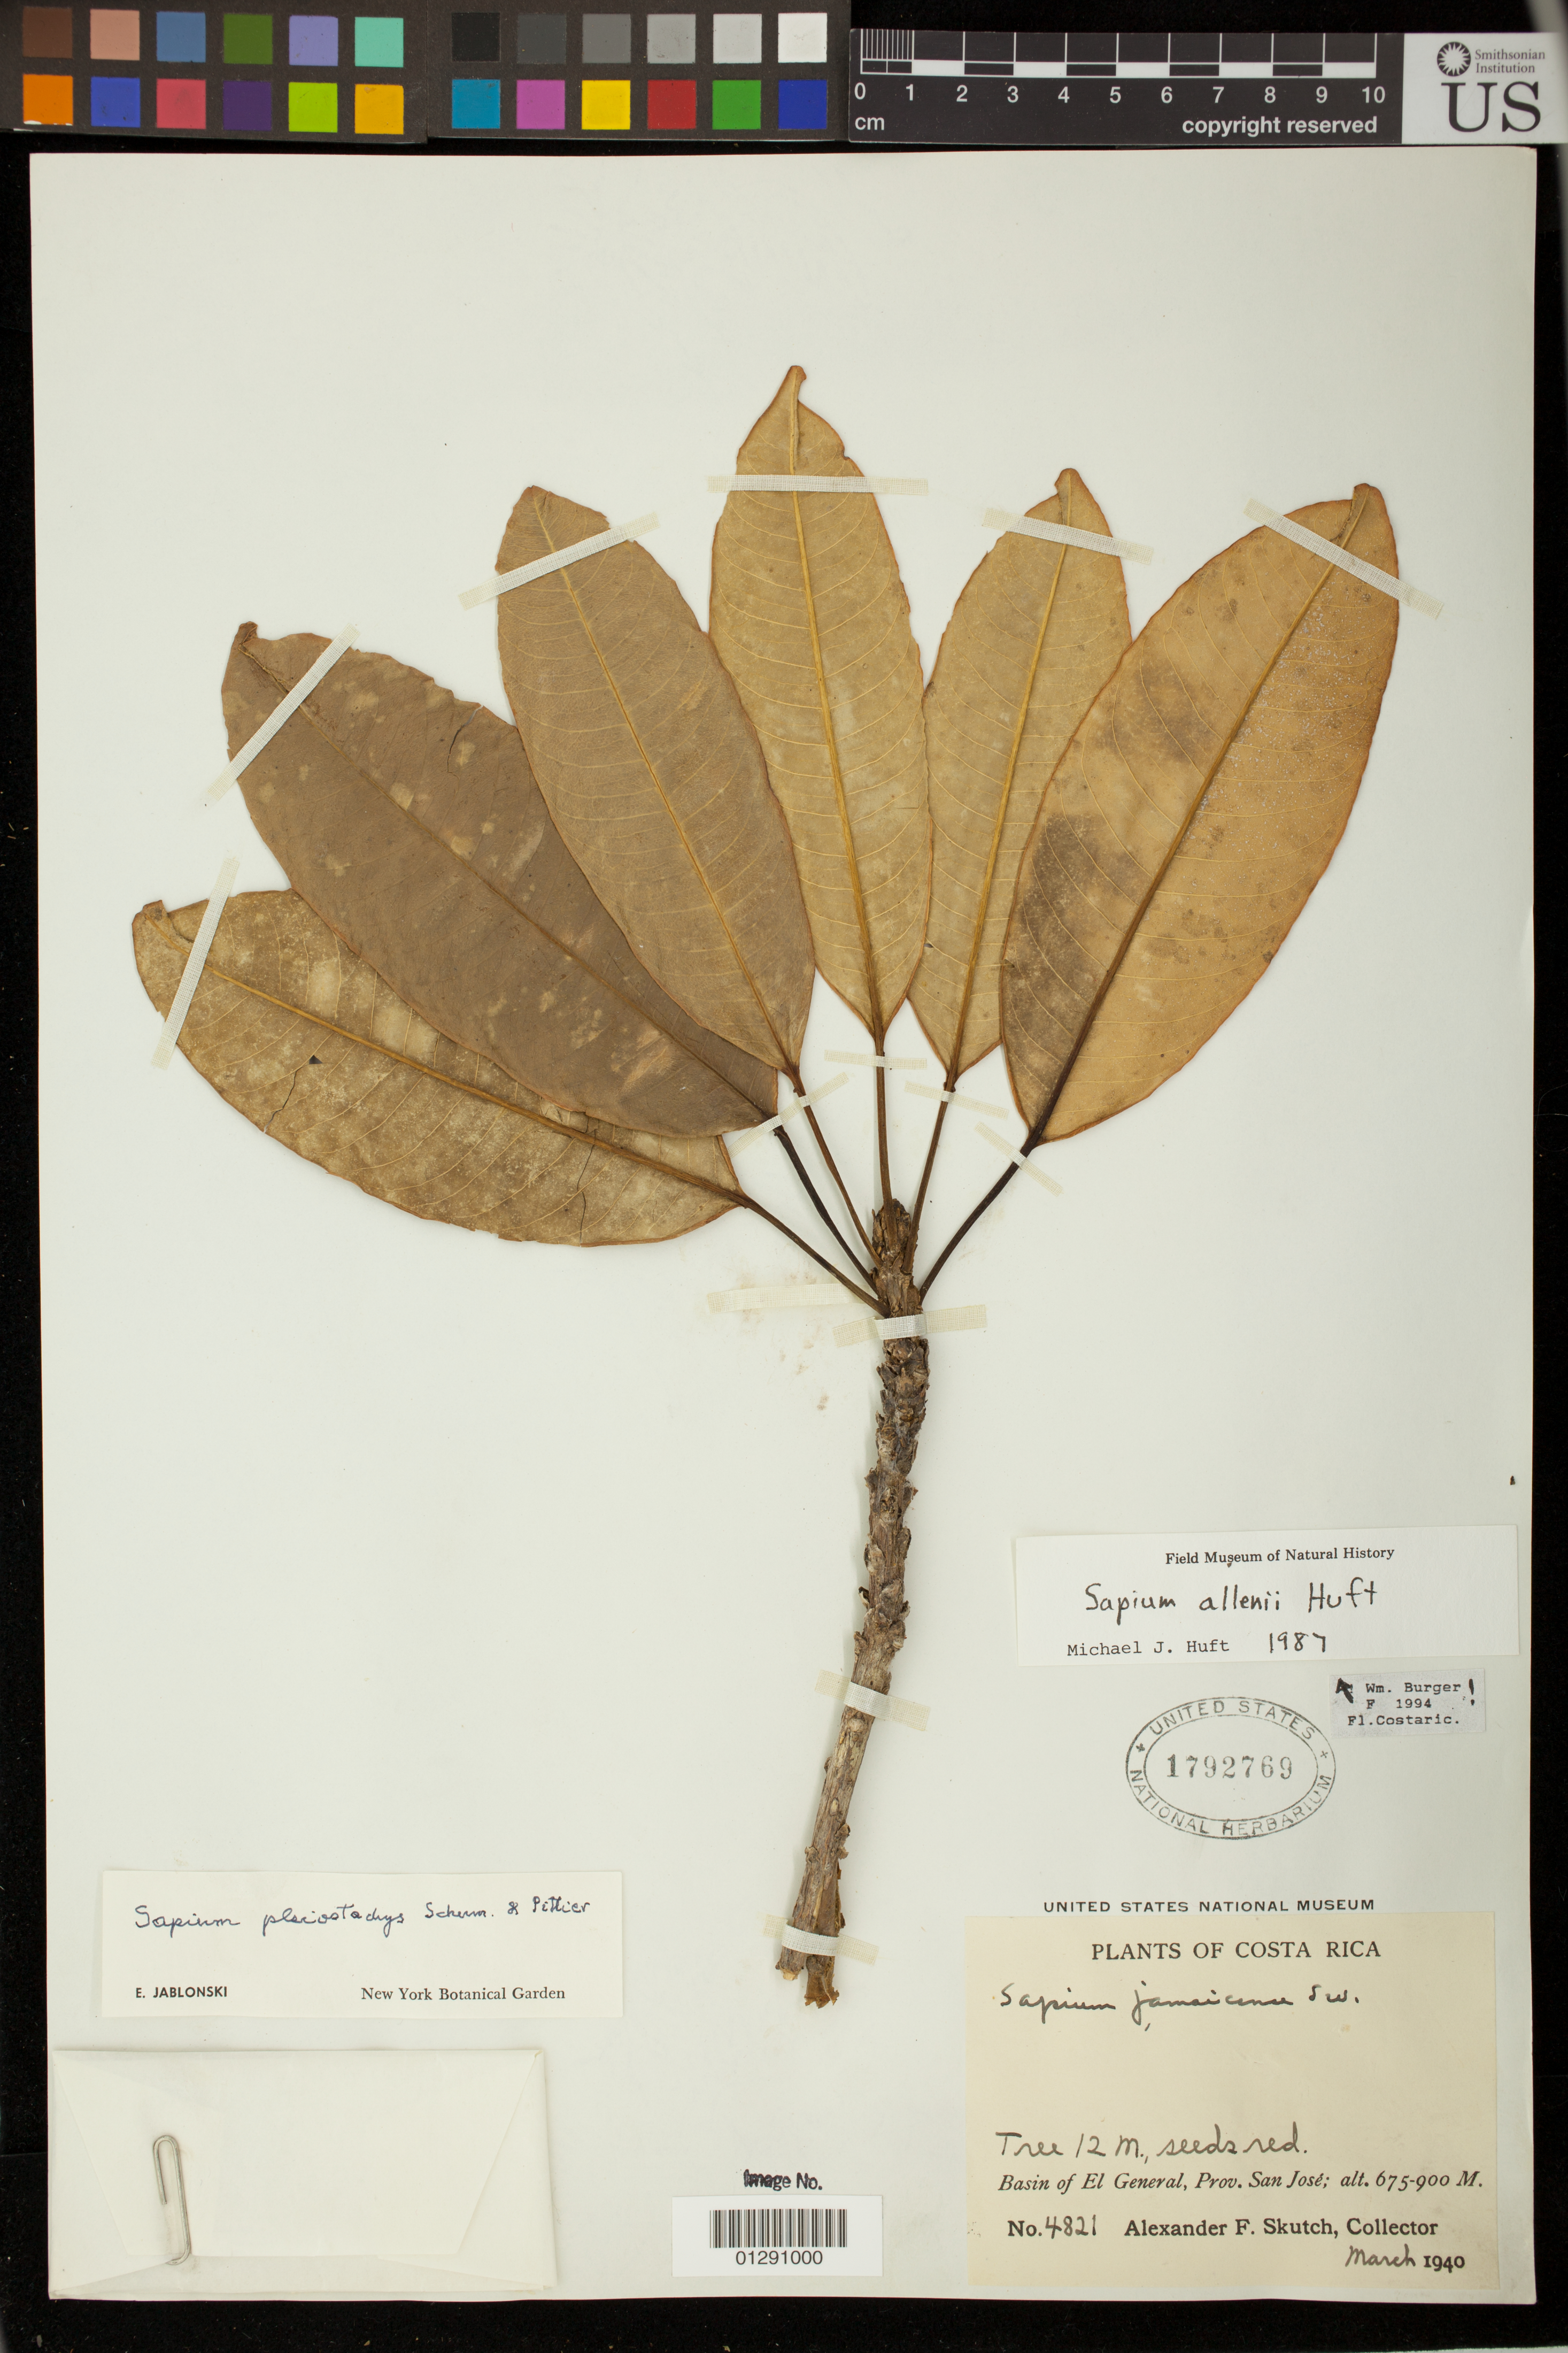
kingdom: Plantae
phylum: Tracheophyta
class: Magnoliopsida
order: Malpighiales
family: Euphorbiaceae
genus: Sapium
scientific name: Sapium allenii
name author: Huft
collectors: A. F. Skutch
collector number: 4821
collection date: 1940-03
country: Costa Rica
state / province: San José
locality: Basin of El General.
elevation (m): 675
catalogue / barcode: US 1792769